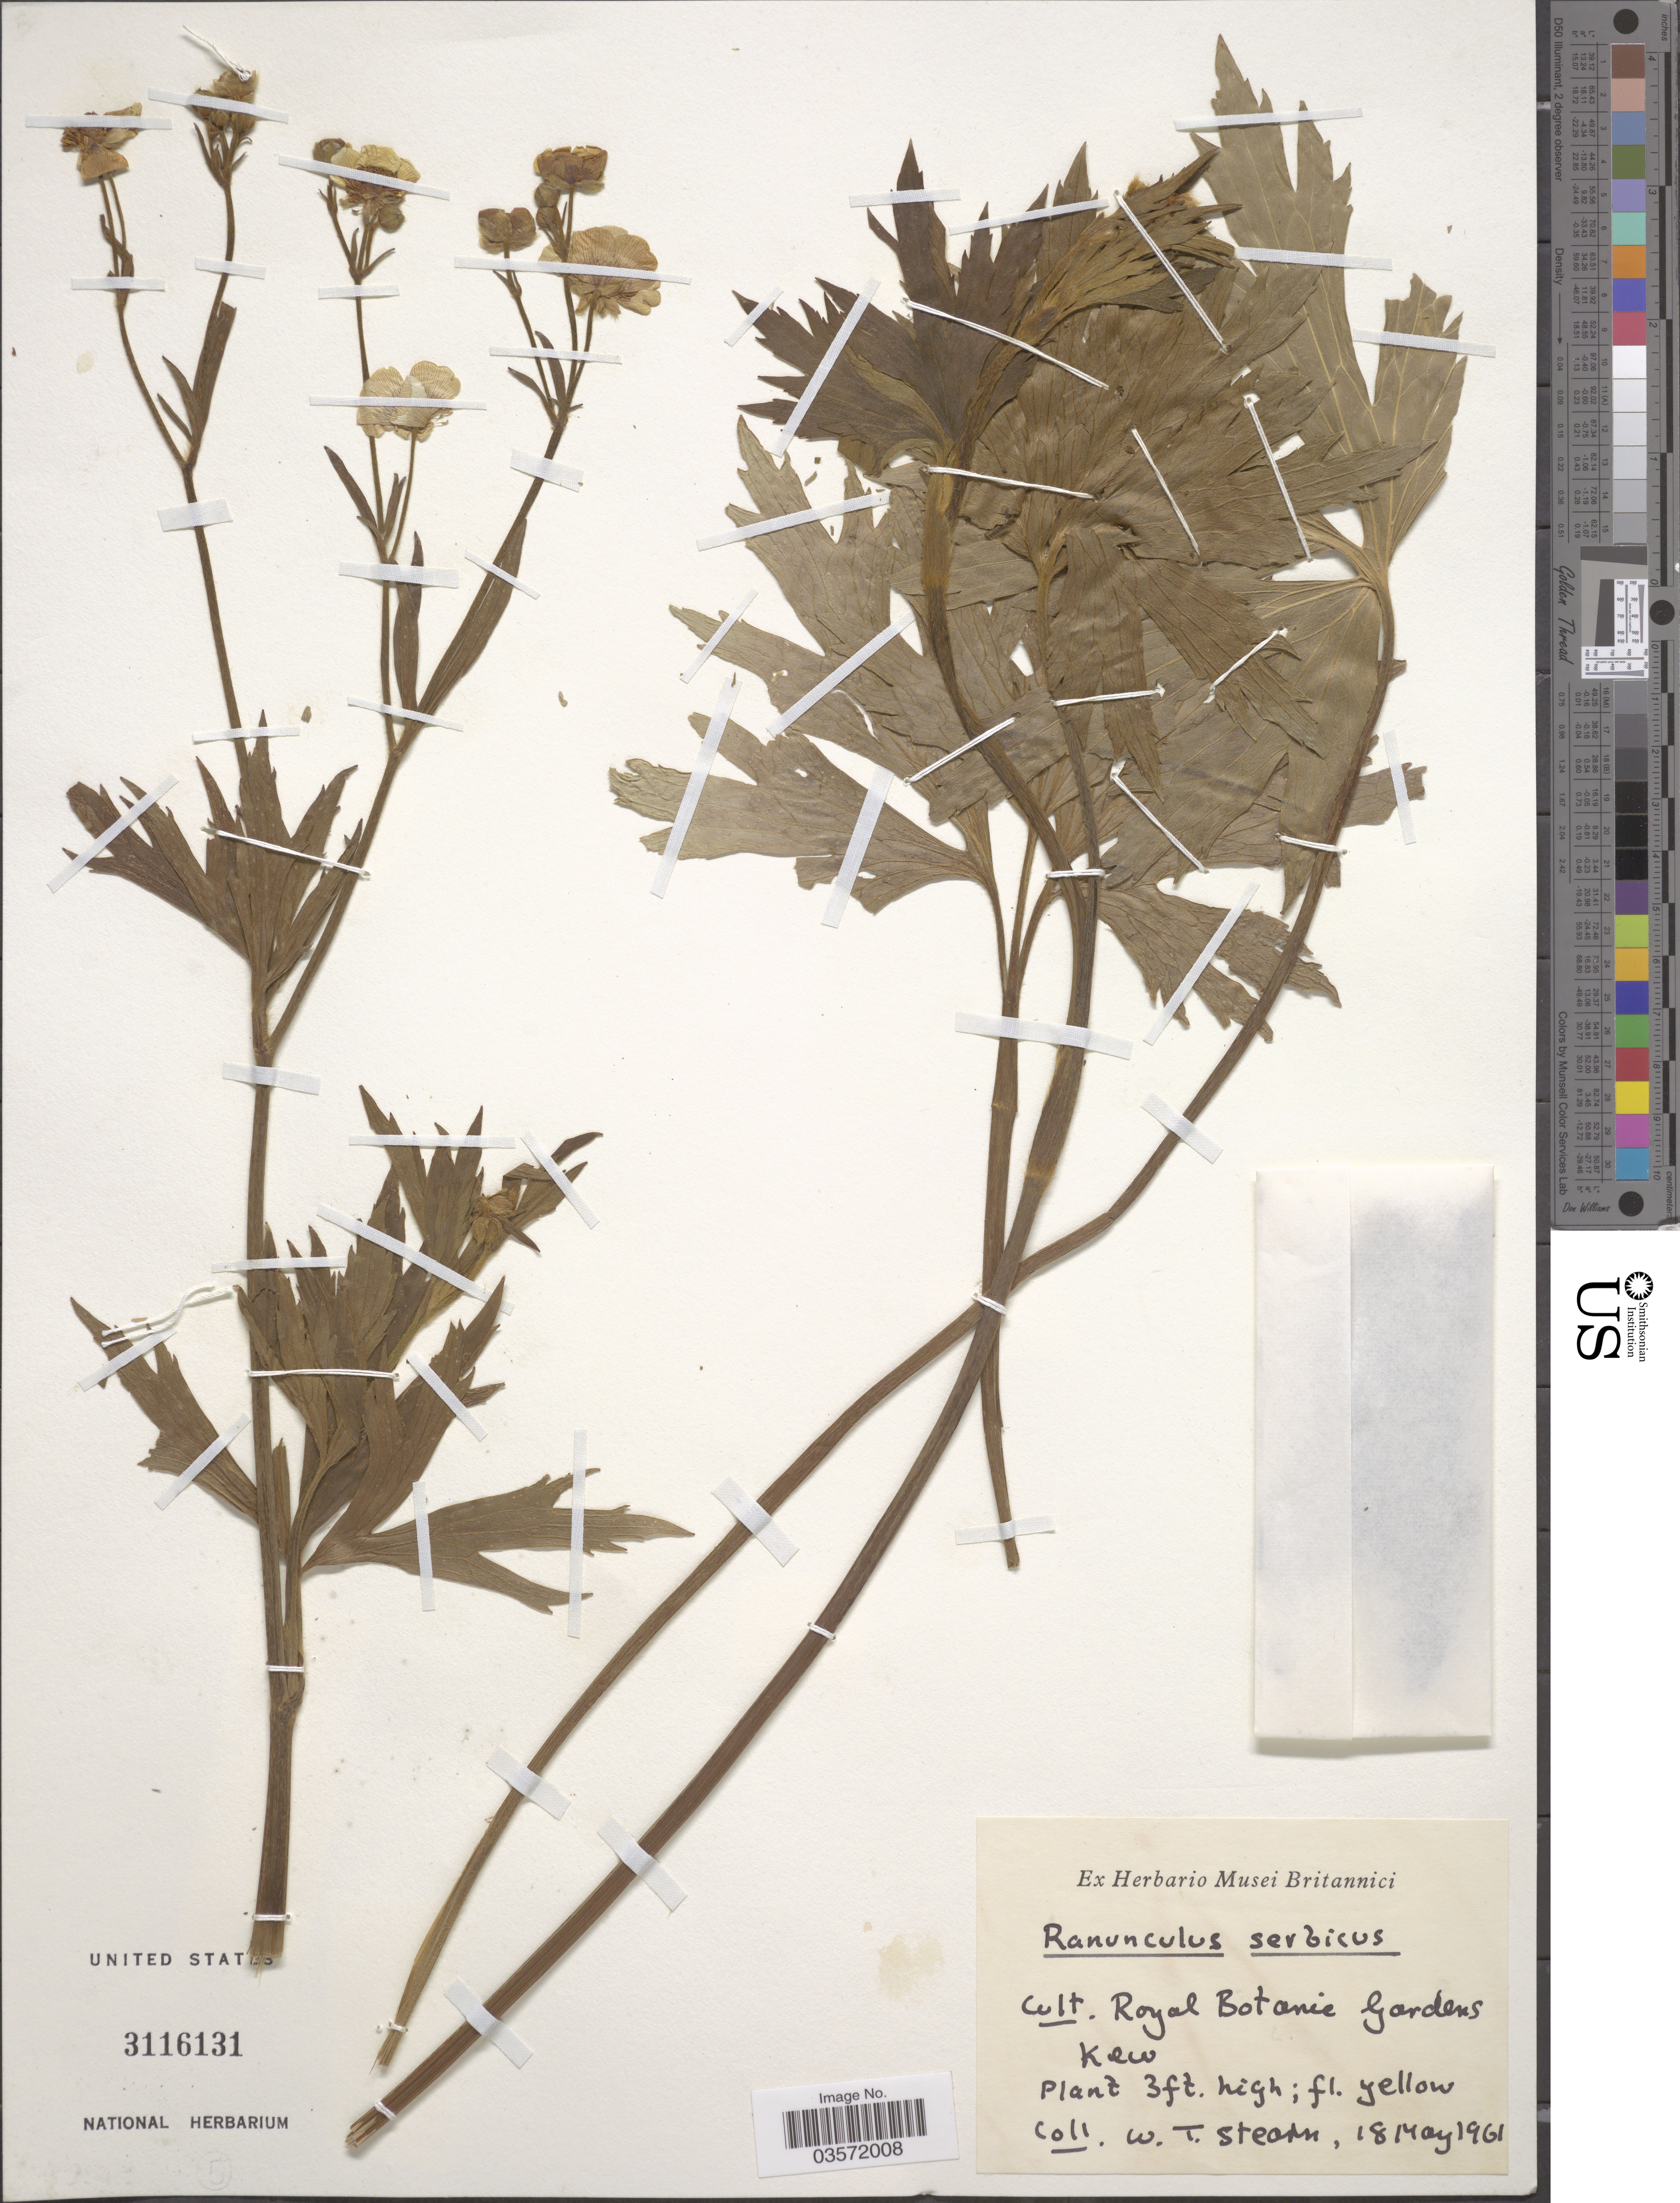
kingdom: Plantae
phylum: Tracheophyta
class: Magnoliopsida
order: Ranunculales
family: Ranunculaceae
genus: Ranunculus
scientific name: Ranunculus serbicus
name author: Vis.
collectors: W. T. Stearn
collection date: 1961-05-18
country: United Kingdom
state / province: England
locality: Cult. Royal Botanic Gardens. Kew.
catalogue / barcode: US 3116131